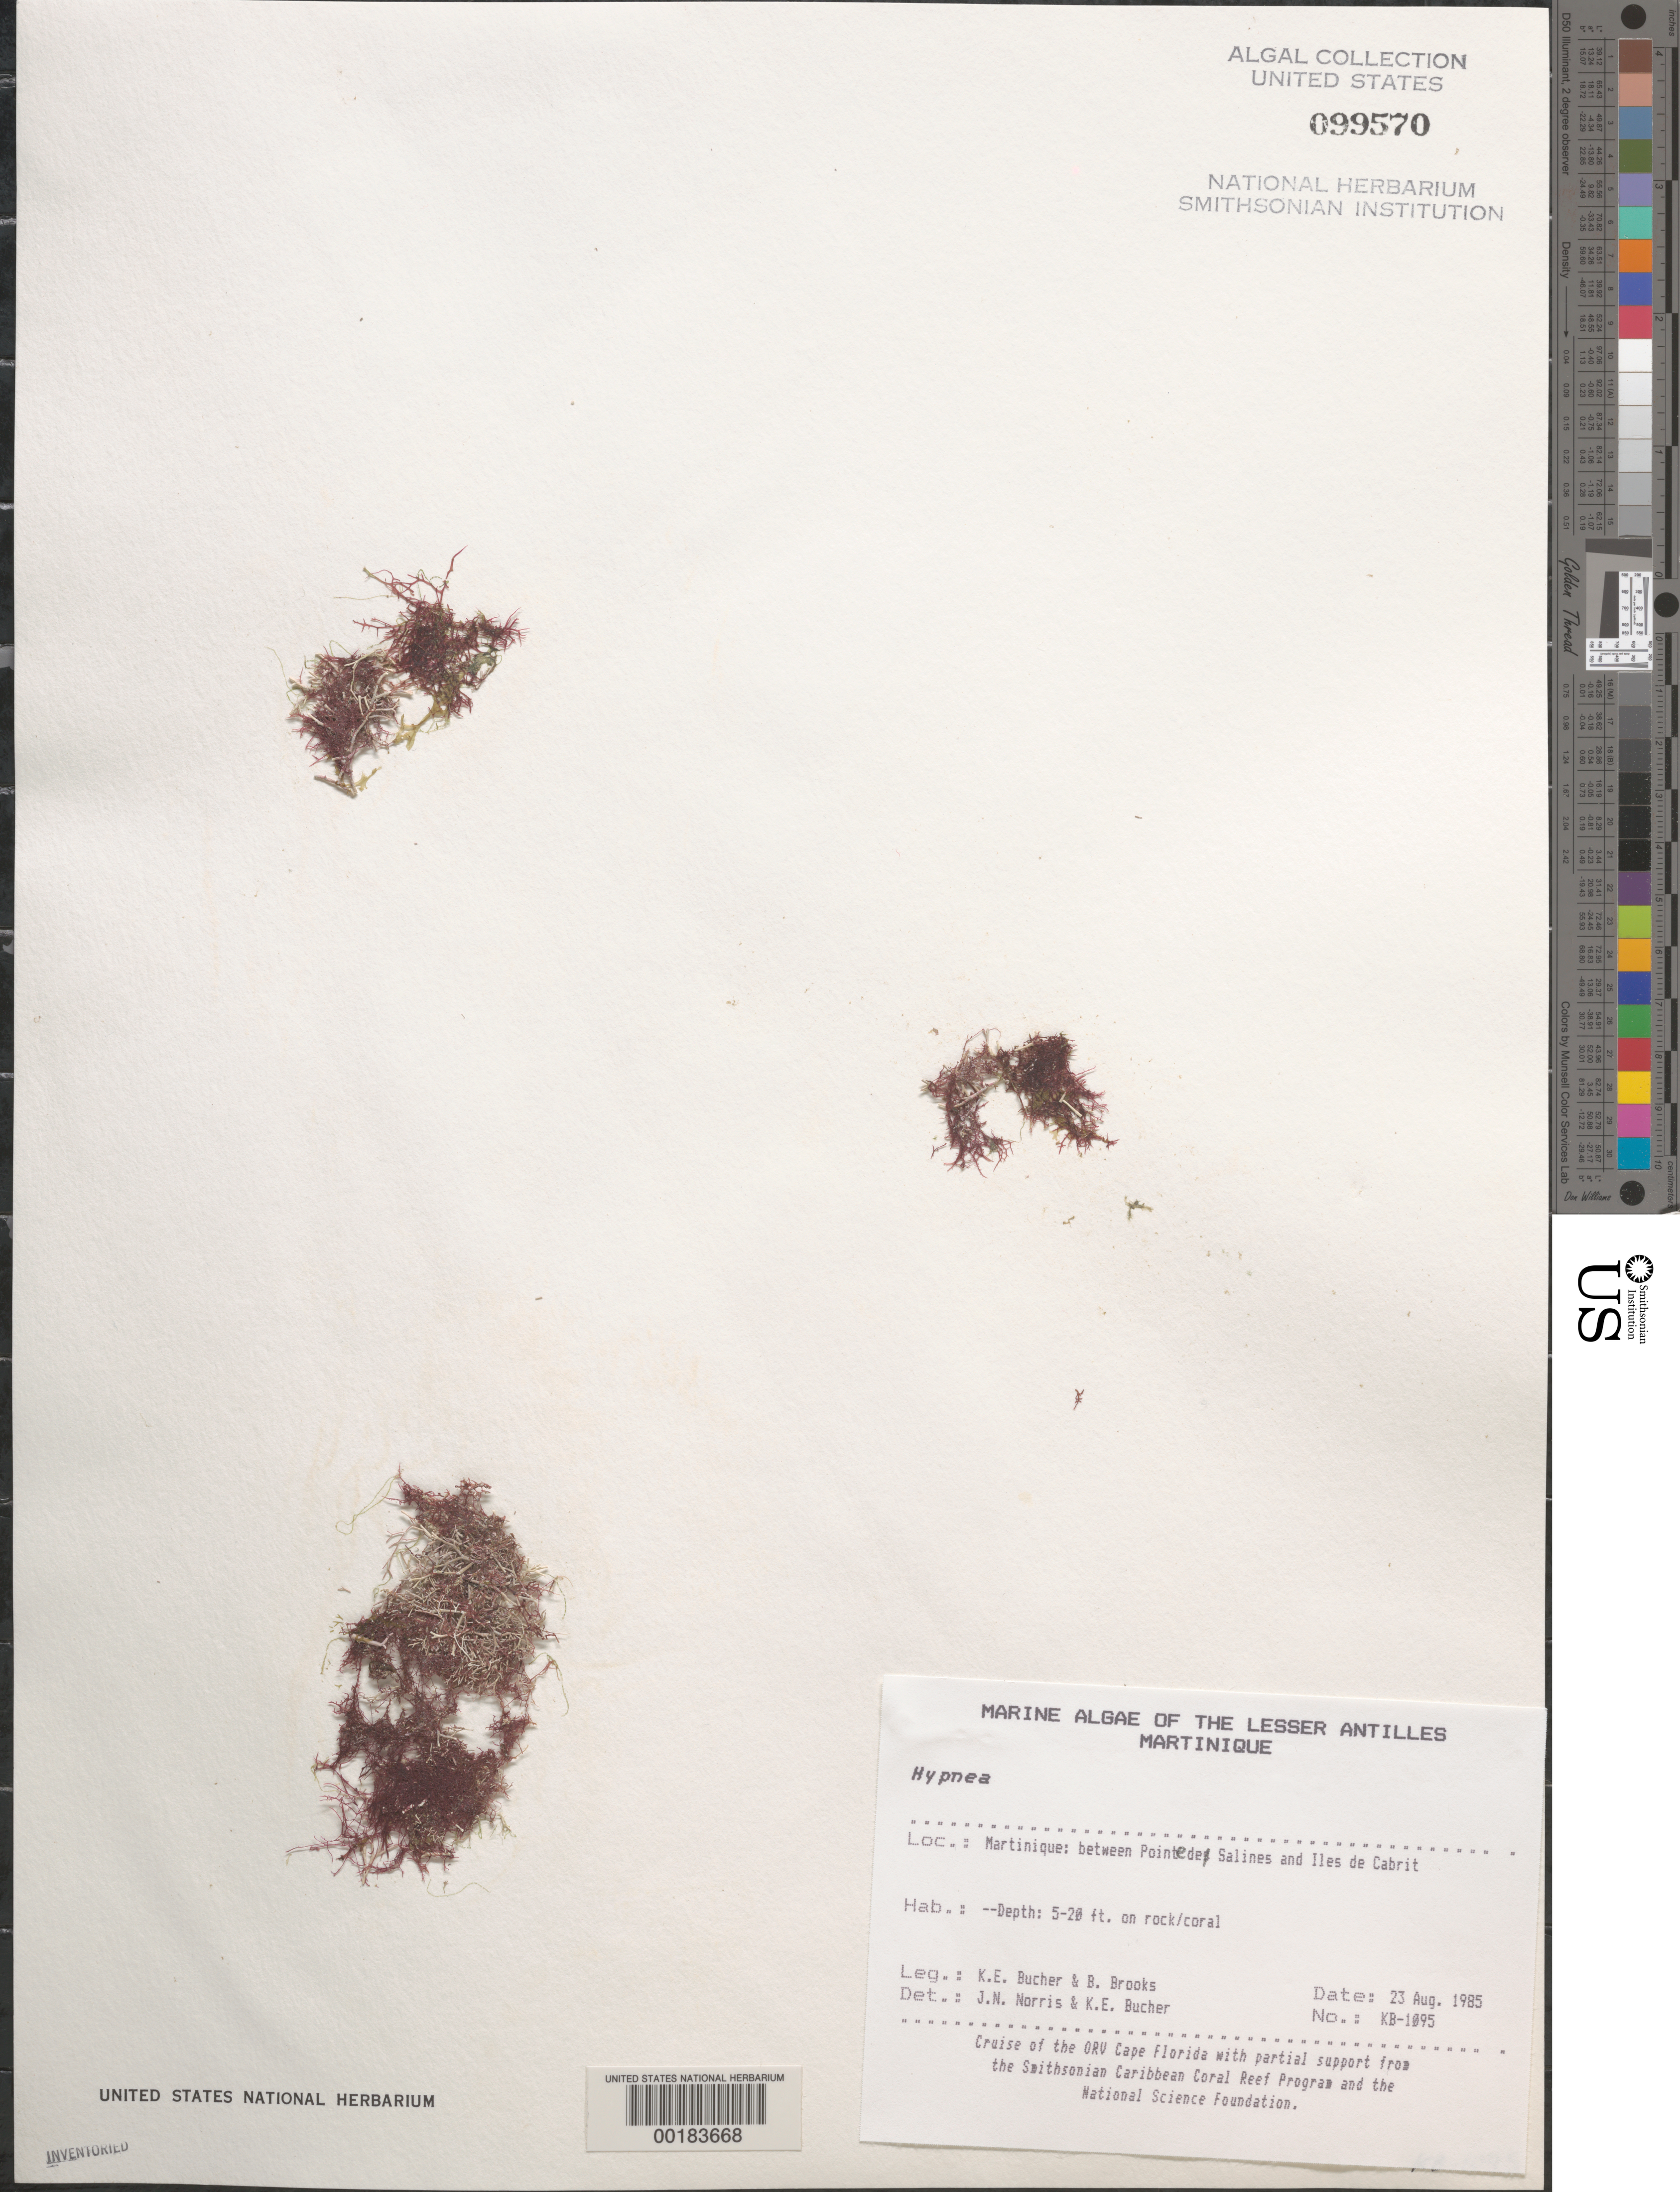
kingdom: Plantae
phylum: Rhodophyta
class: Florideophyceae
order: Gigartinales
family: Cystocloniaceae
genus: Hypnea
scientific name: Hypnea sp.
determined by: Norris, J. N.; Bucher, K. E.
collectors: K. E. Bucher & B. Brooks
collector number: KB-1095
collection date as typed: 23 Aug 1985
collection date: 1985-08-23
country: Martinique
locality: Between Pointe de Salines and Iles de Cabrit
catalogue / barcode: US 99570